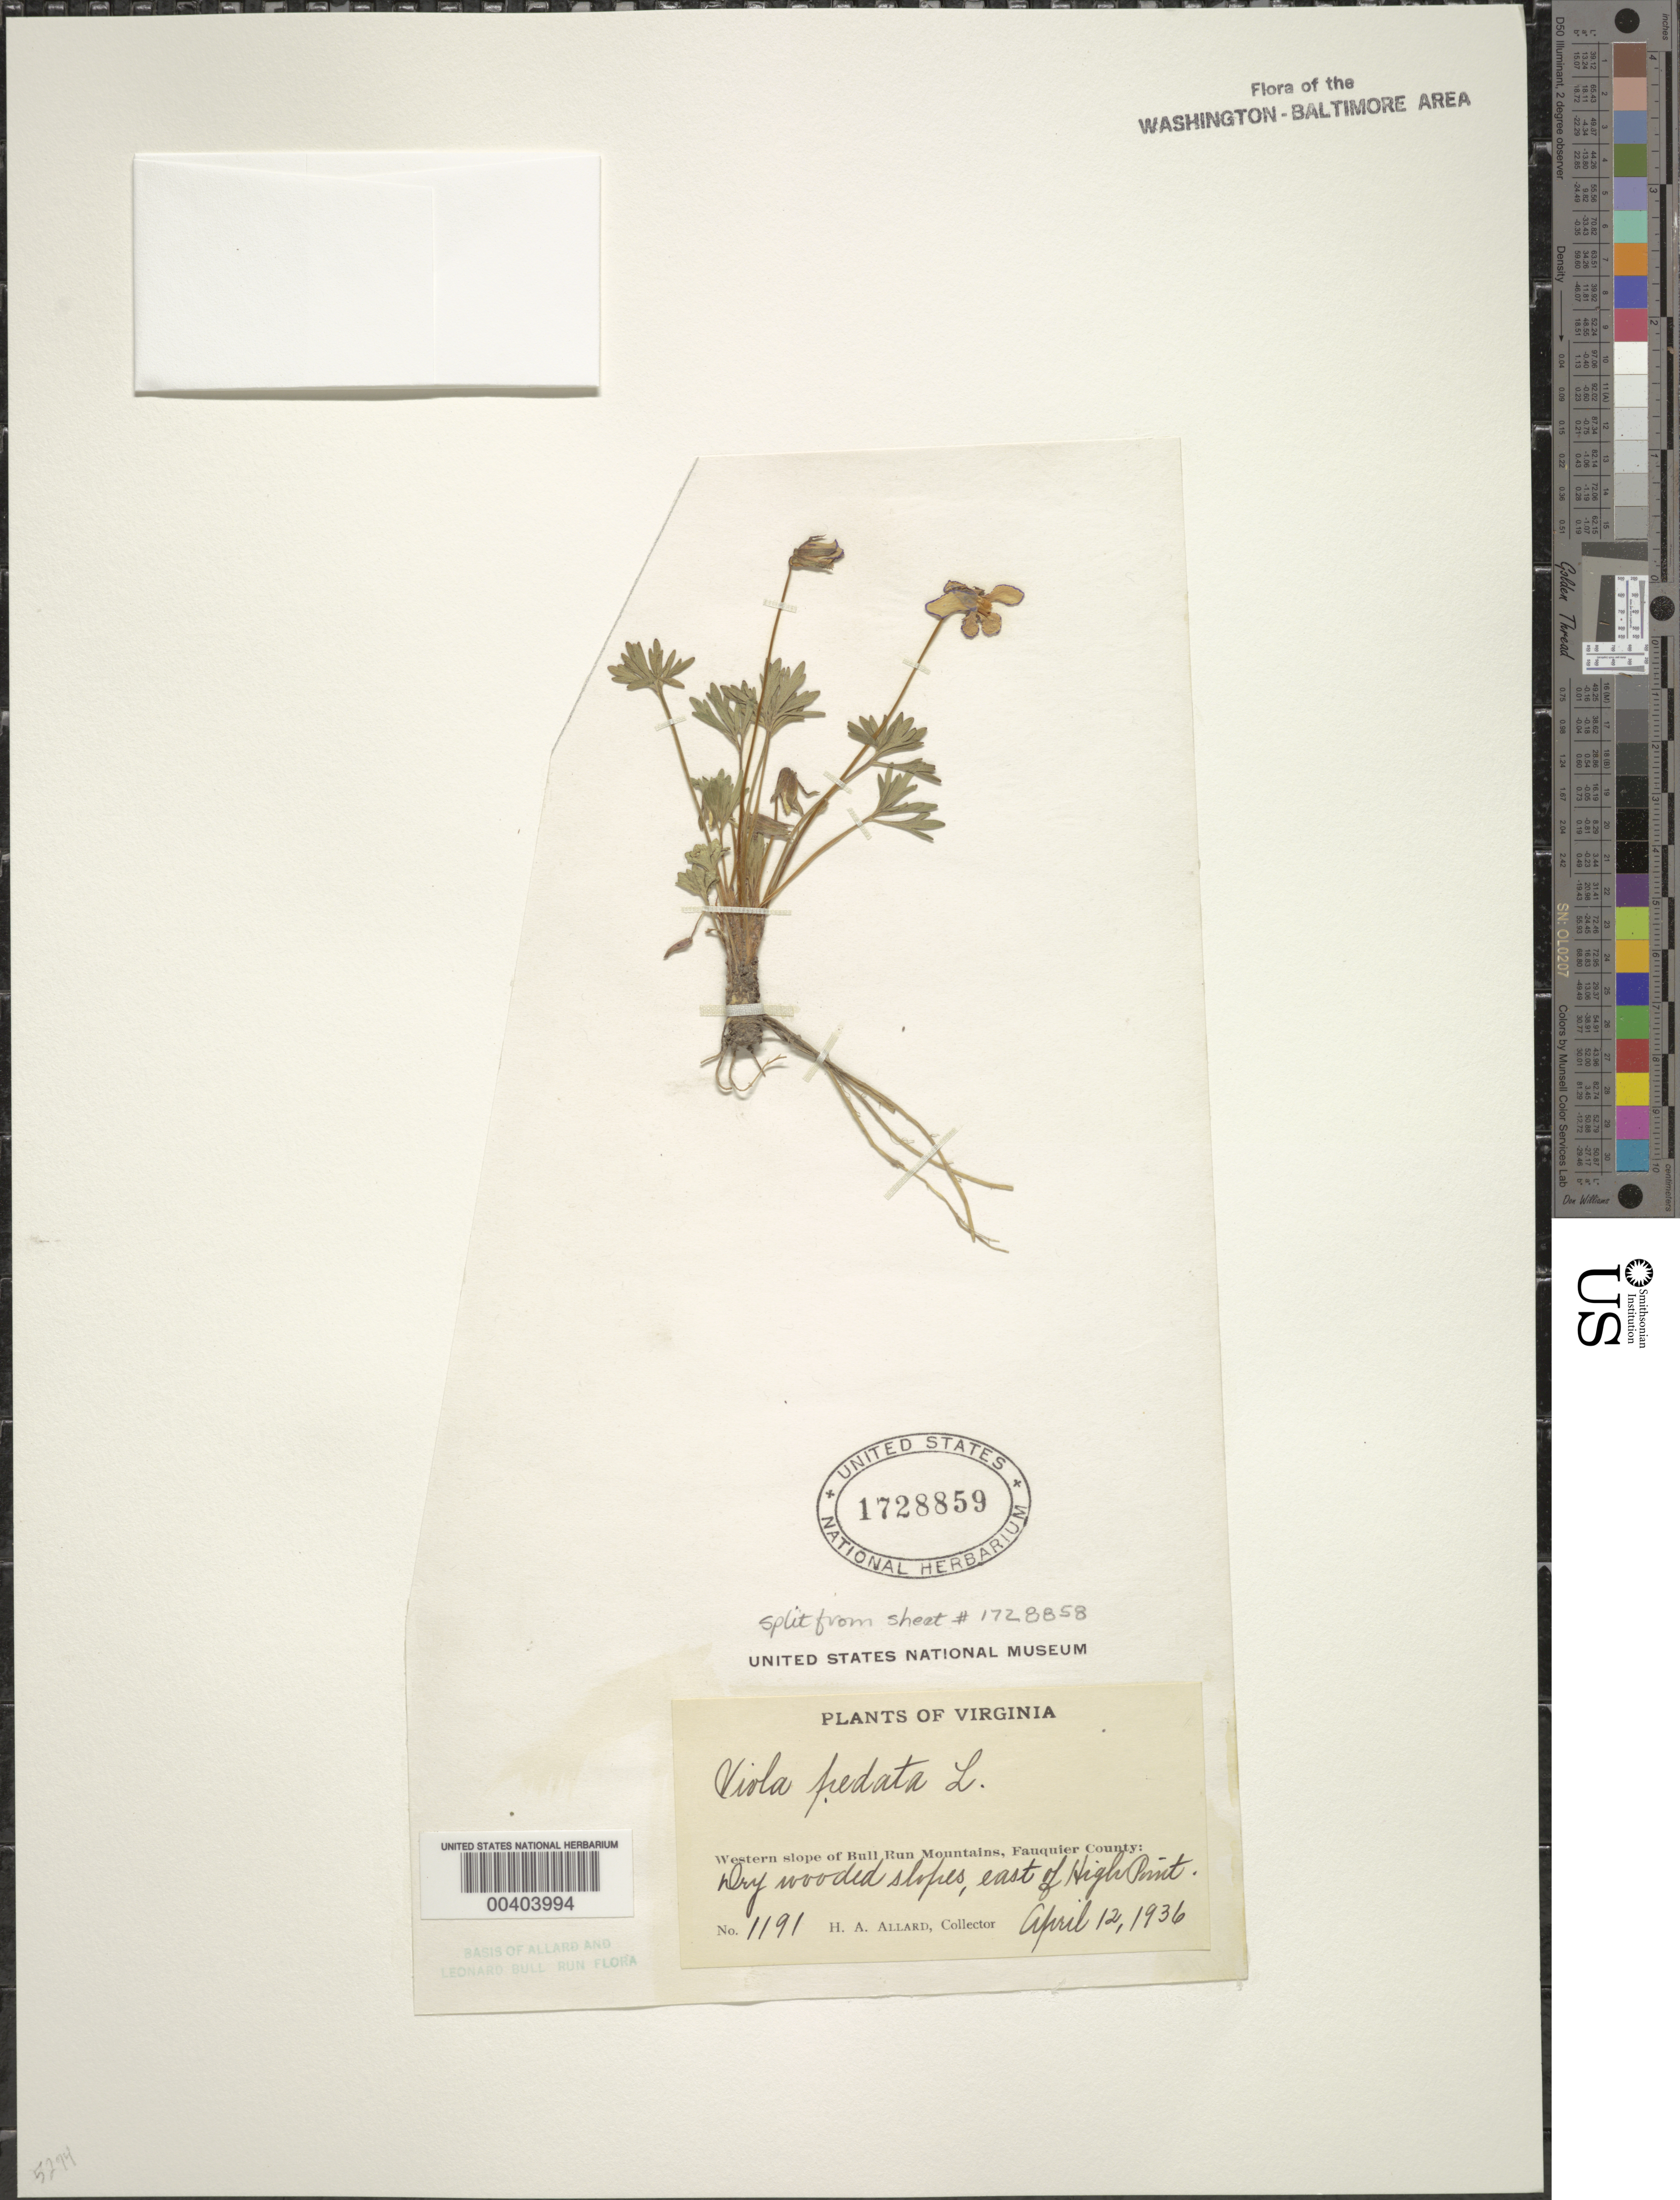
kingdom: Plantae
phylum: Tracheophyta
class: Magnoliopsida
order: Malpighiales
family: Violaceae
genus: Viola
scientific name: Viola pedata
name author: L.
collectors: H. A. Allard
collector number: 1191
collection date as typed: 12 Apr 1936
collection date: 1936-04-12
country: United States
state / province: Virginia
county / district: Fauquier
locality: East of High Point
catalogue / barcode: US 1728859